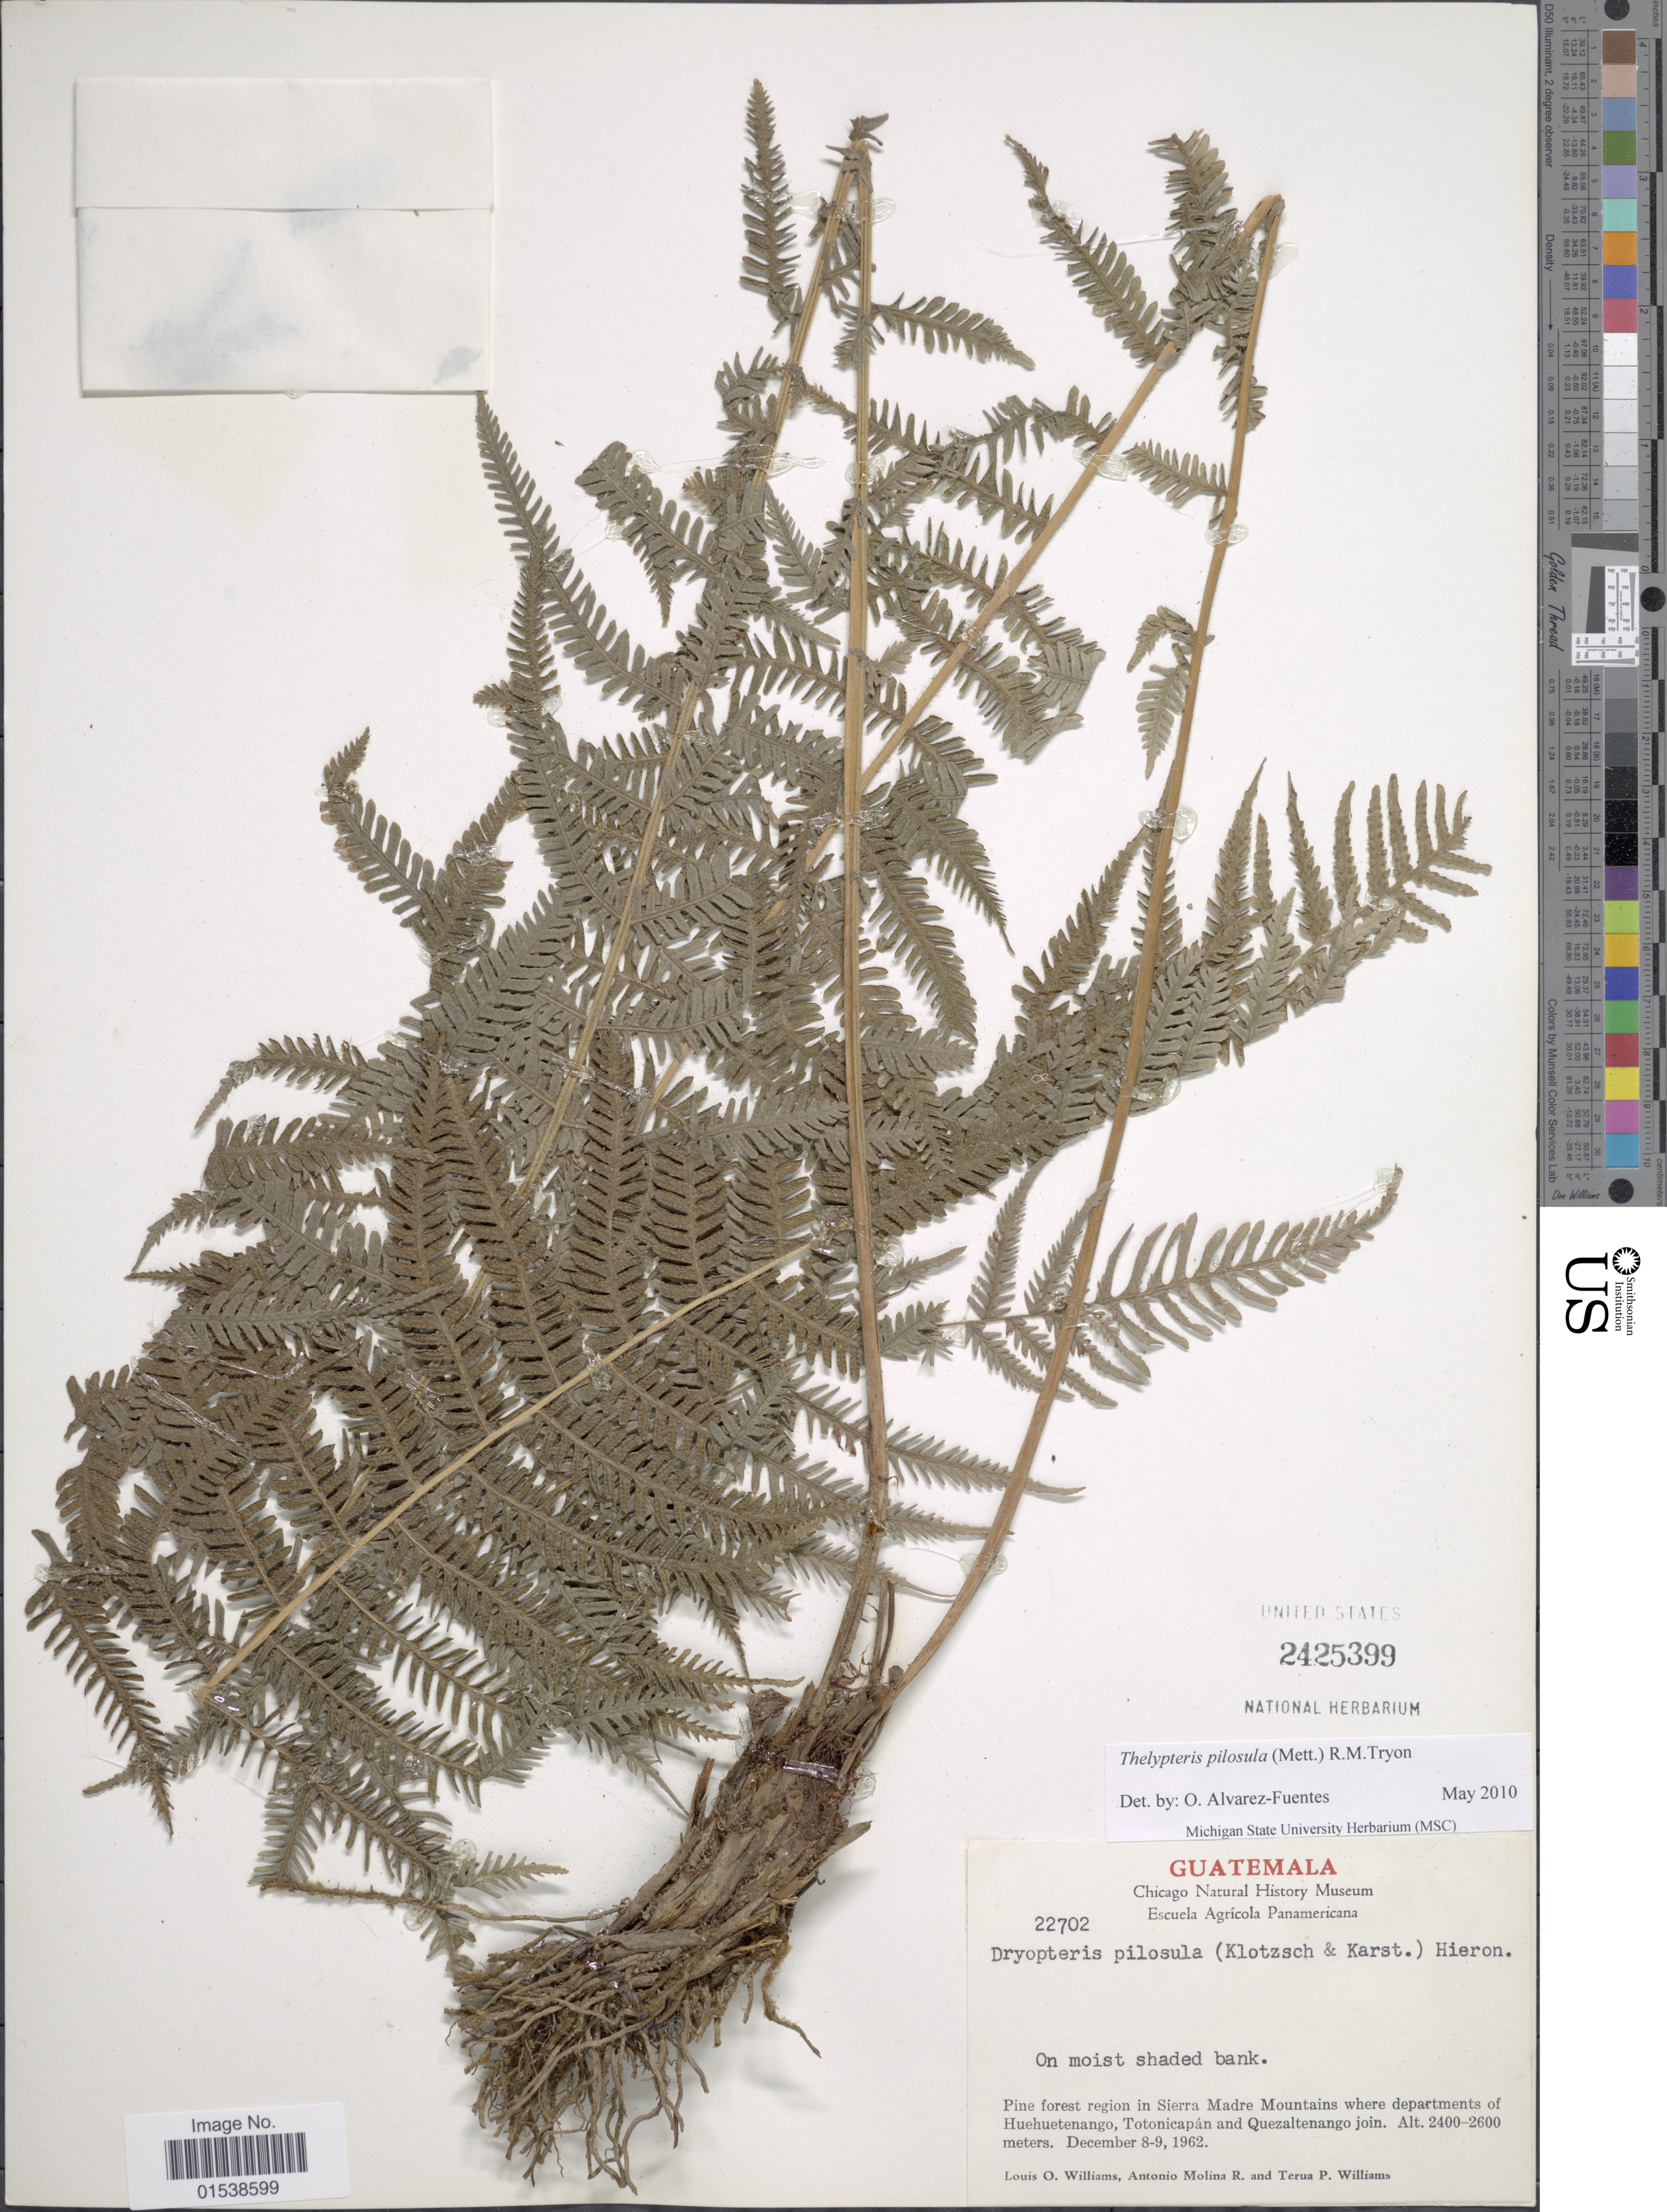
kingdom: Plantae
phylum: Tracheophyta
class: Polypodiopsida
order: Polypodiales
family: Thelypteridaceae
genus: Amauropelta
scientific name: Amauropelta pilosula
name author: (Klotzsch & H. Karst.) Á. Löve & D. Löve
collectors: L. O. Williams, A. Molina R. & T. P. Williams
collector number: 22702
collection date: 1962-12-08/1962-12-09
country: Guatemala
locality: Pine forest region in Sierra Madre where departments of Huehuetenango, Totonicapan and Quezltenango join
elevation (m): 2400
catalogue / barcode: US 2425399